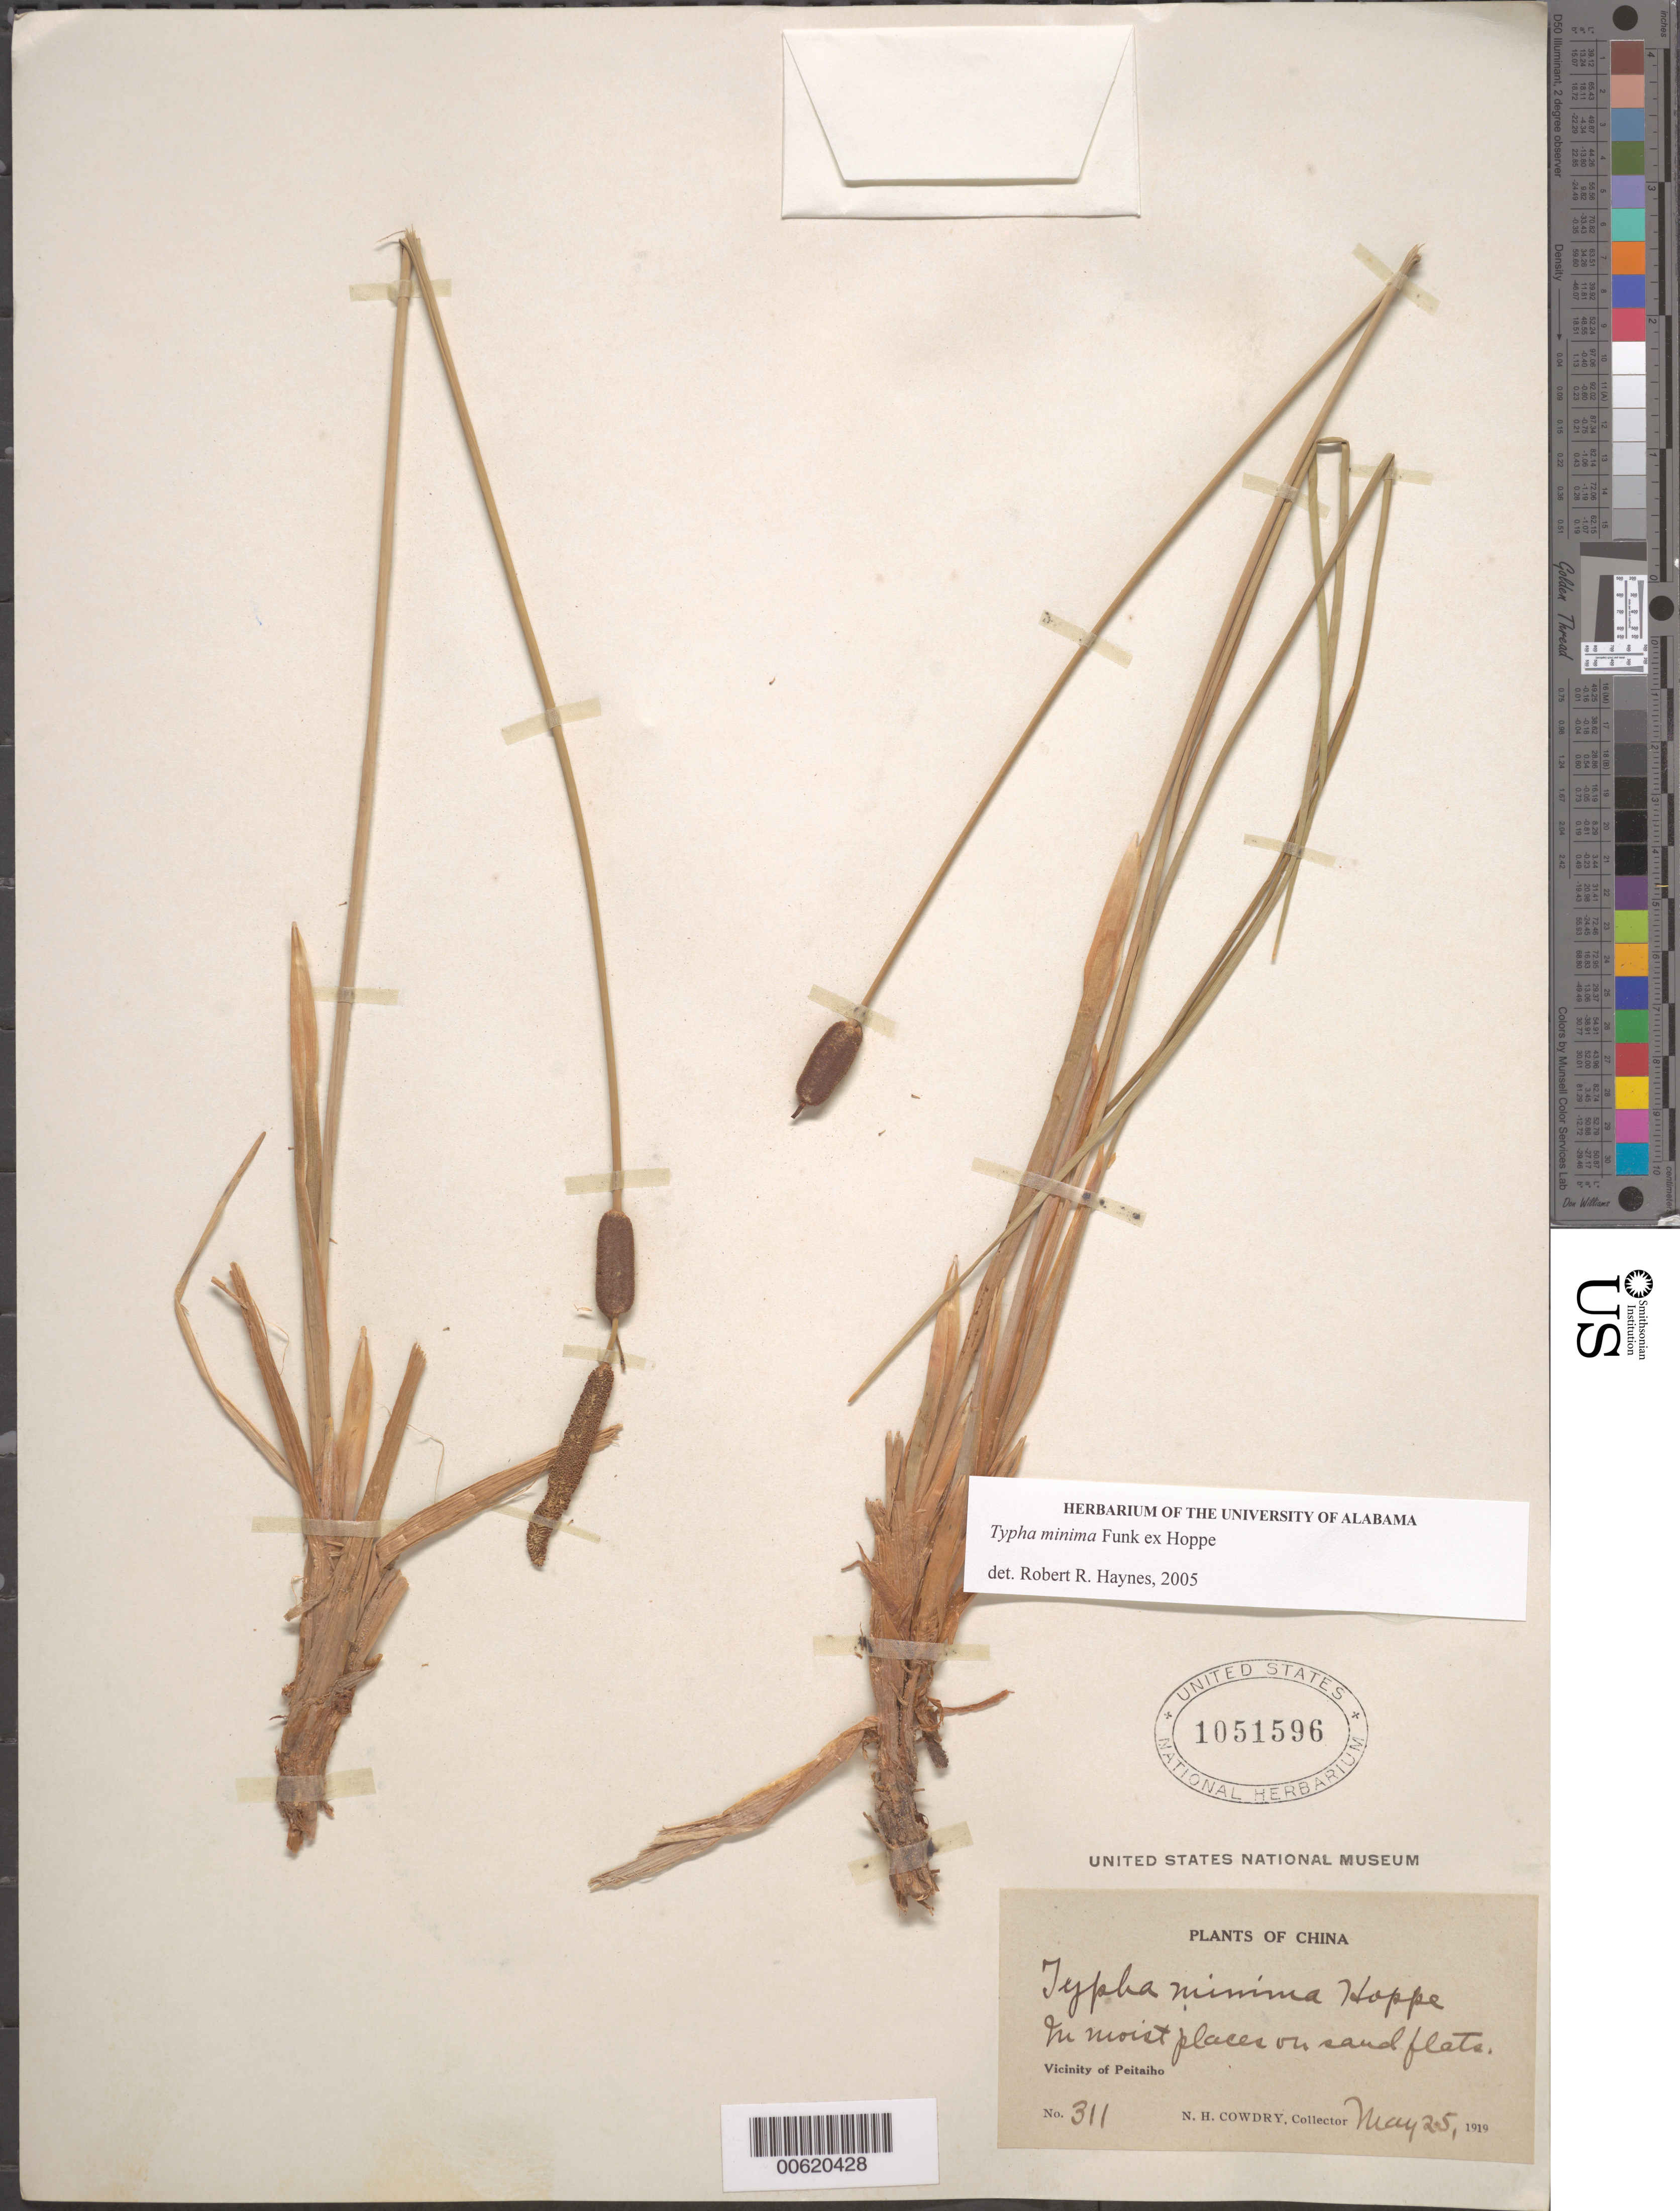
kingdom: Plantae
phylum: Tracheophyta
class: Liliopsida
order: Poales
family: Typhaceae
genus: Typha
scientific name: Typha minima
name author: Funck ex Hoppe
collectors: N. H. Cowdry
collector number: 311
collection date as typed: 25 May 1919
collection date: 1919-05-25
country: China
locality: Peitaiho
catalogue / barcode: US 1051596